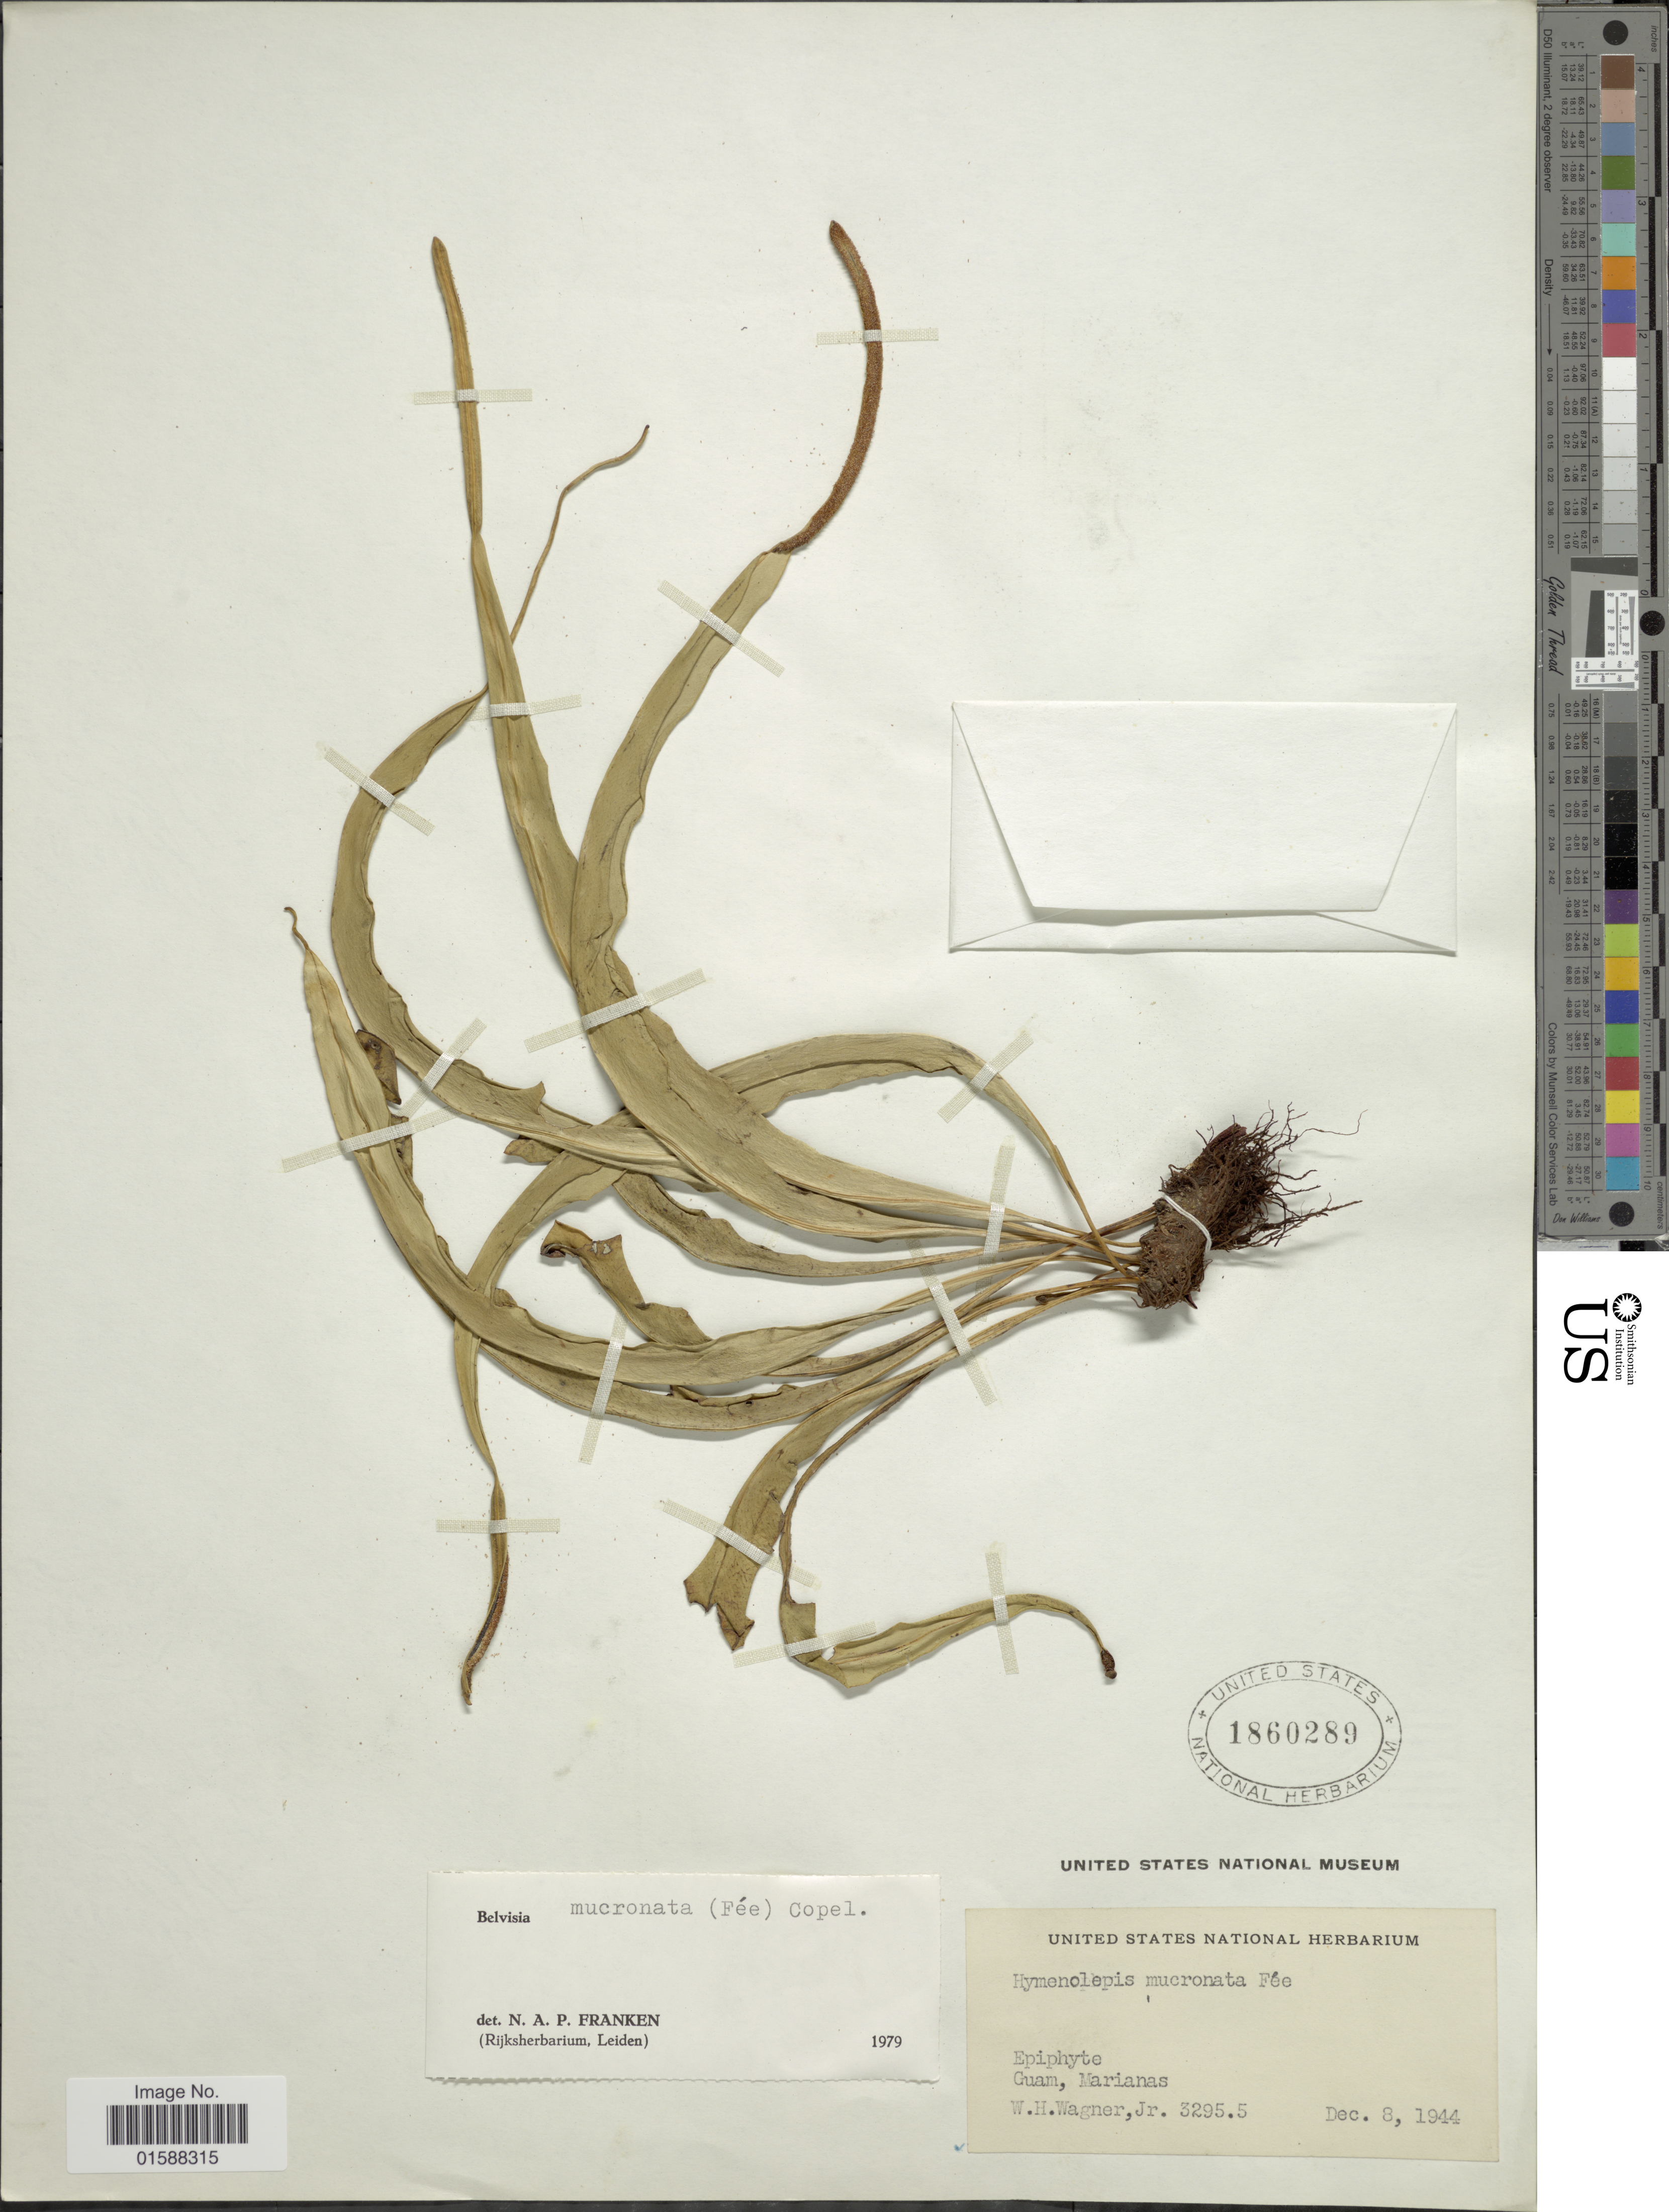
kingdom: Plantae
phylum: Tracheophyta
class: Polypodiopsida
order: Polypodiales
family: Polypodiaceae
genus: Lepisorus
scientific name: Lepisorus mucronatus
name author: (Fée) Li S. Wang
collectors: W. H. Wagner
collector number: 3295.5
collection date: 1944-12-08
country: Guam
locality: Marianas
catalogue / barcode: US 1860289